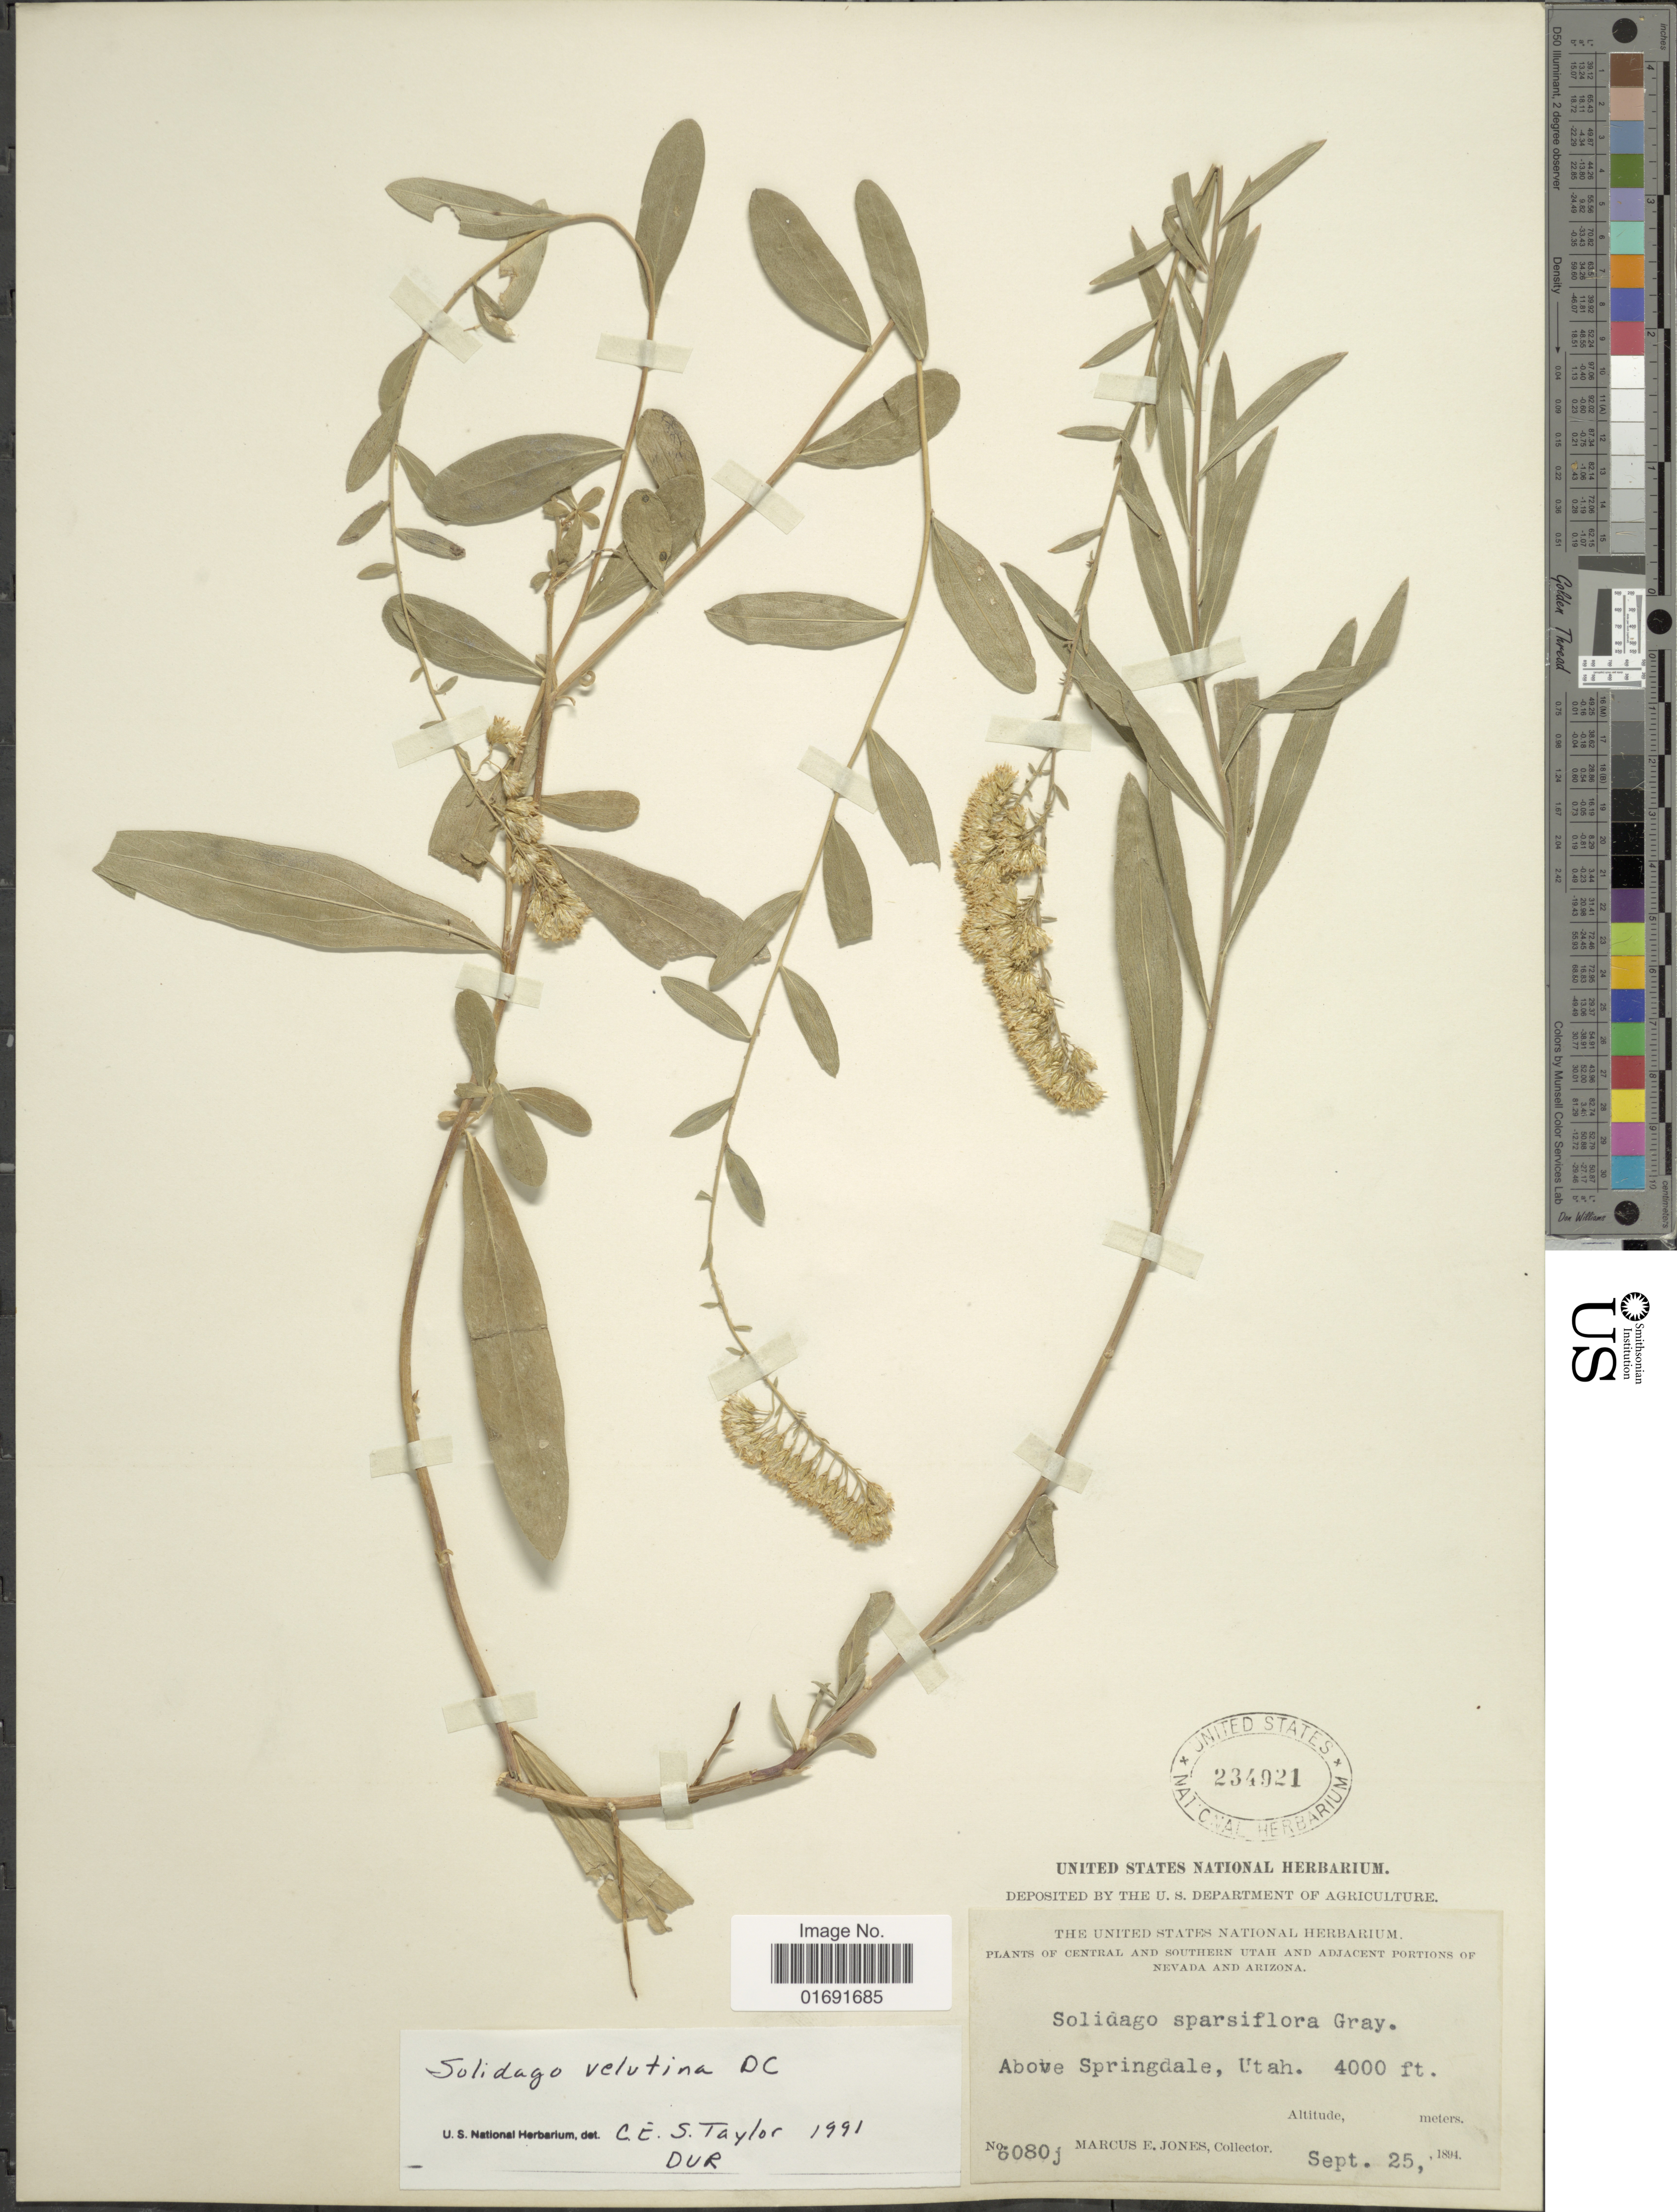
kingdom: Plantae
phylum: Tracheophyta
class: Magnoliopsida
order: Asterales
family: Asteraceae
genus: Solidago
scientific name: Solidago velutina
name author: DC.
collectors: M. E. Jones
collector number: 6080j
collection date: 1894-09-25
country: United States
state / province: Utah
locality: Southern Utah, Above Springdale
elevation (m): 1219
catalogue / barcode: US 234921